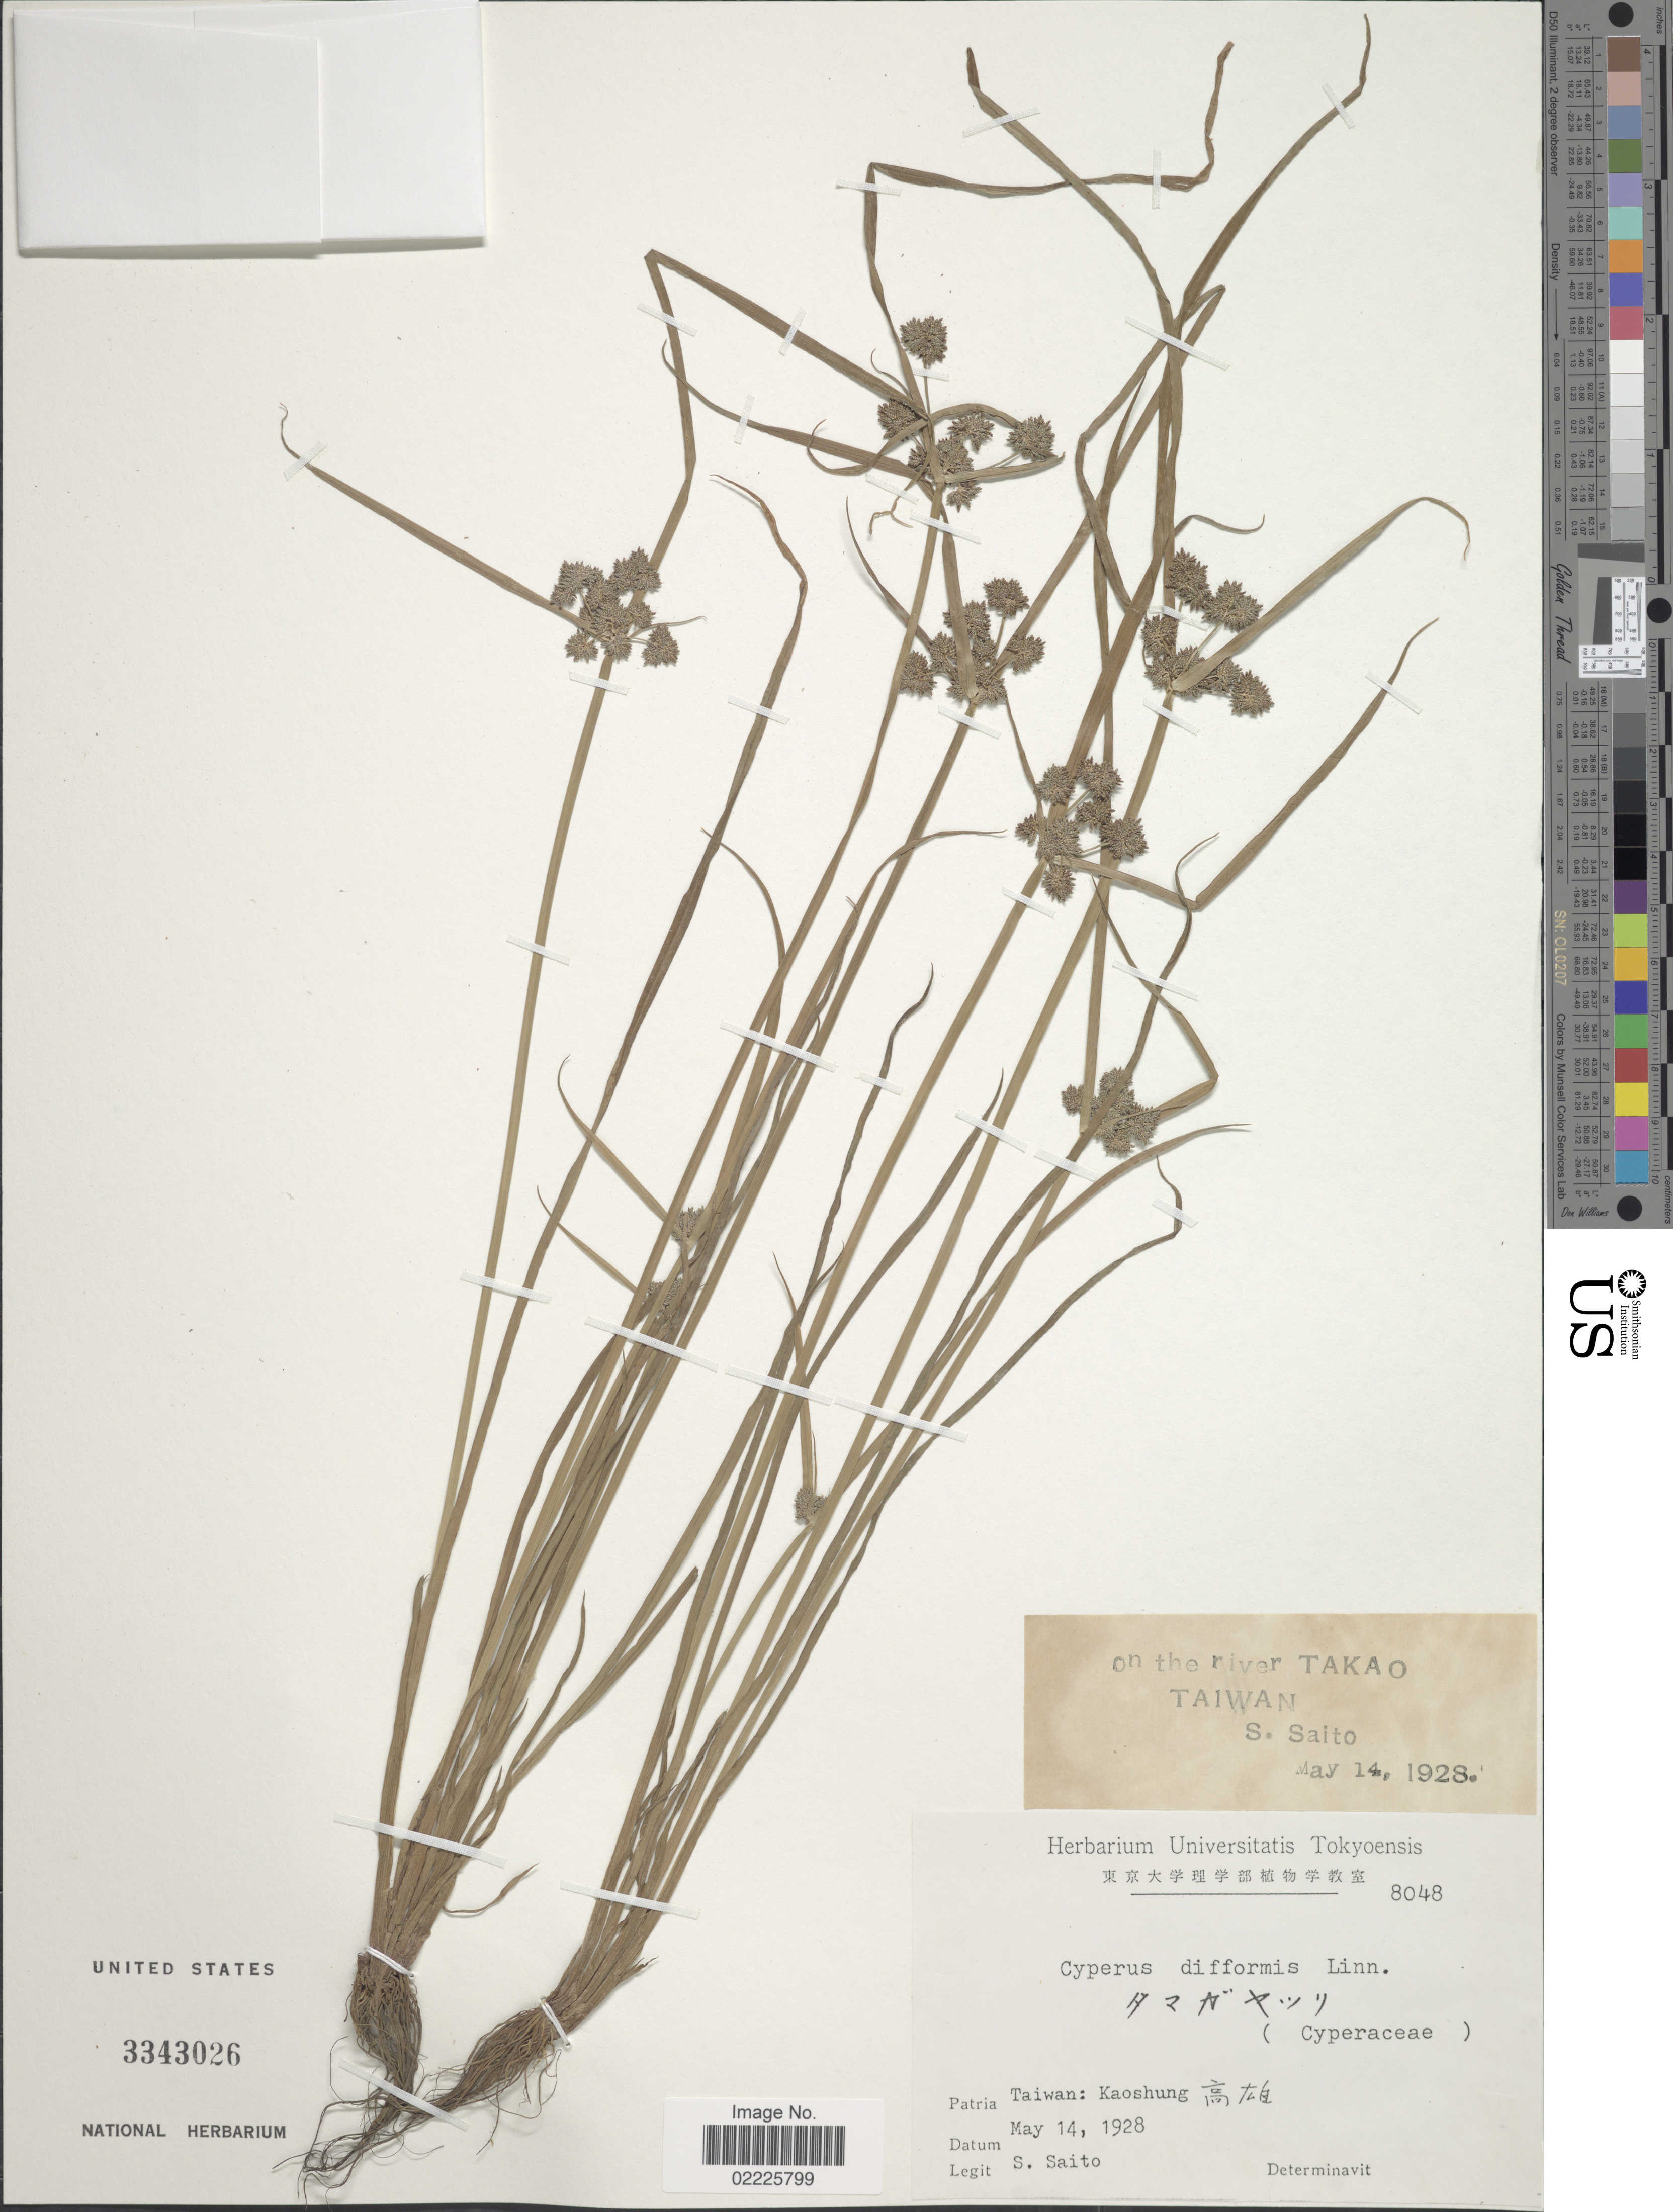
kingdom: Plantae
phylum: Tracheophyta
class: Liliopsida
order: Poales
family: Cyperaceae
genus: Cyperus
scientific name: Cyperus difformis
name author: L.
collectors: S. Saito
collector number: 8048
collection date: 1928-05-14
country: Taiwan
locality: On the river, Parish Taiwan: Kaoshung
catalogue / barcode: US 3343026